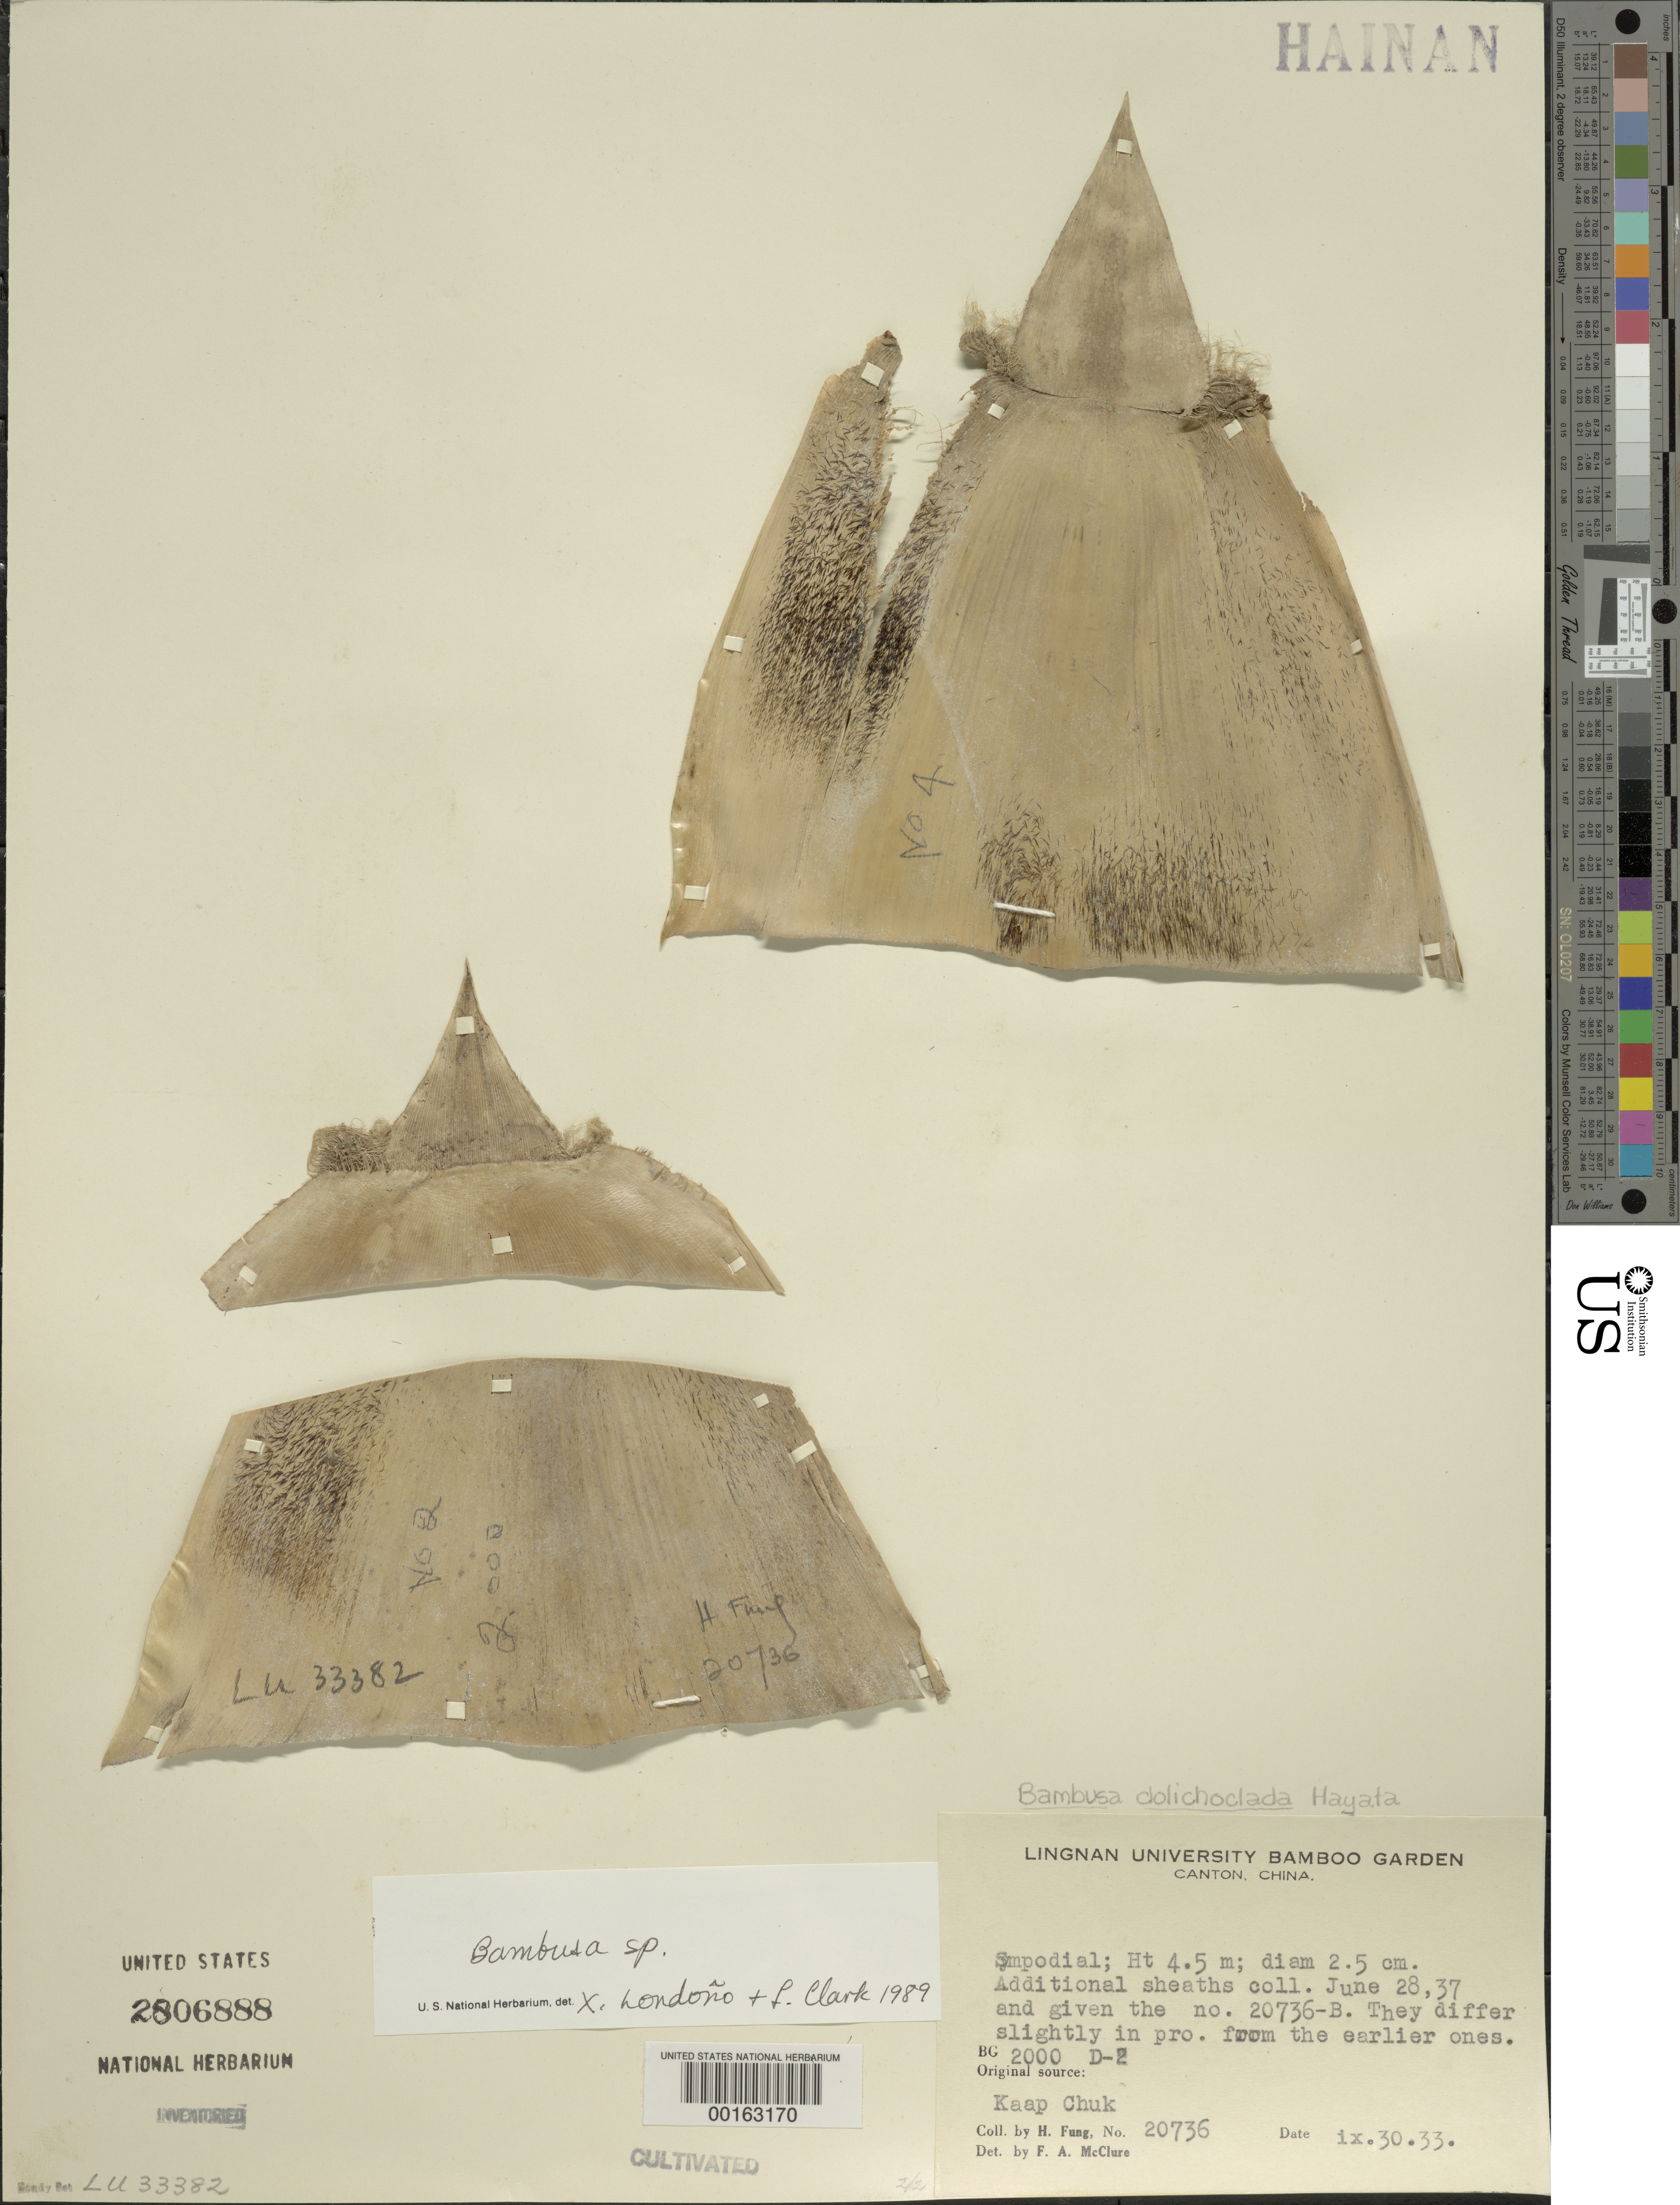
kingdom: Plantae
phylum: Tracheophyta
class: Liliopsida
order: Poales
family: Poaceae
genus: Bambusa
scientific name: Bambusa dolichoclada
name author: Hayata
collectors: H. L. Fung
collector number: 20736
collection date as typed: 28 Jun 1937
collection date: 1937-06-28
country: China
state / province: Guangdong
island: Honam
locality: Lingnan univ. bg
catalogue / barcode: US 2806888